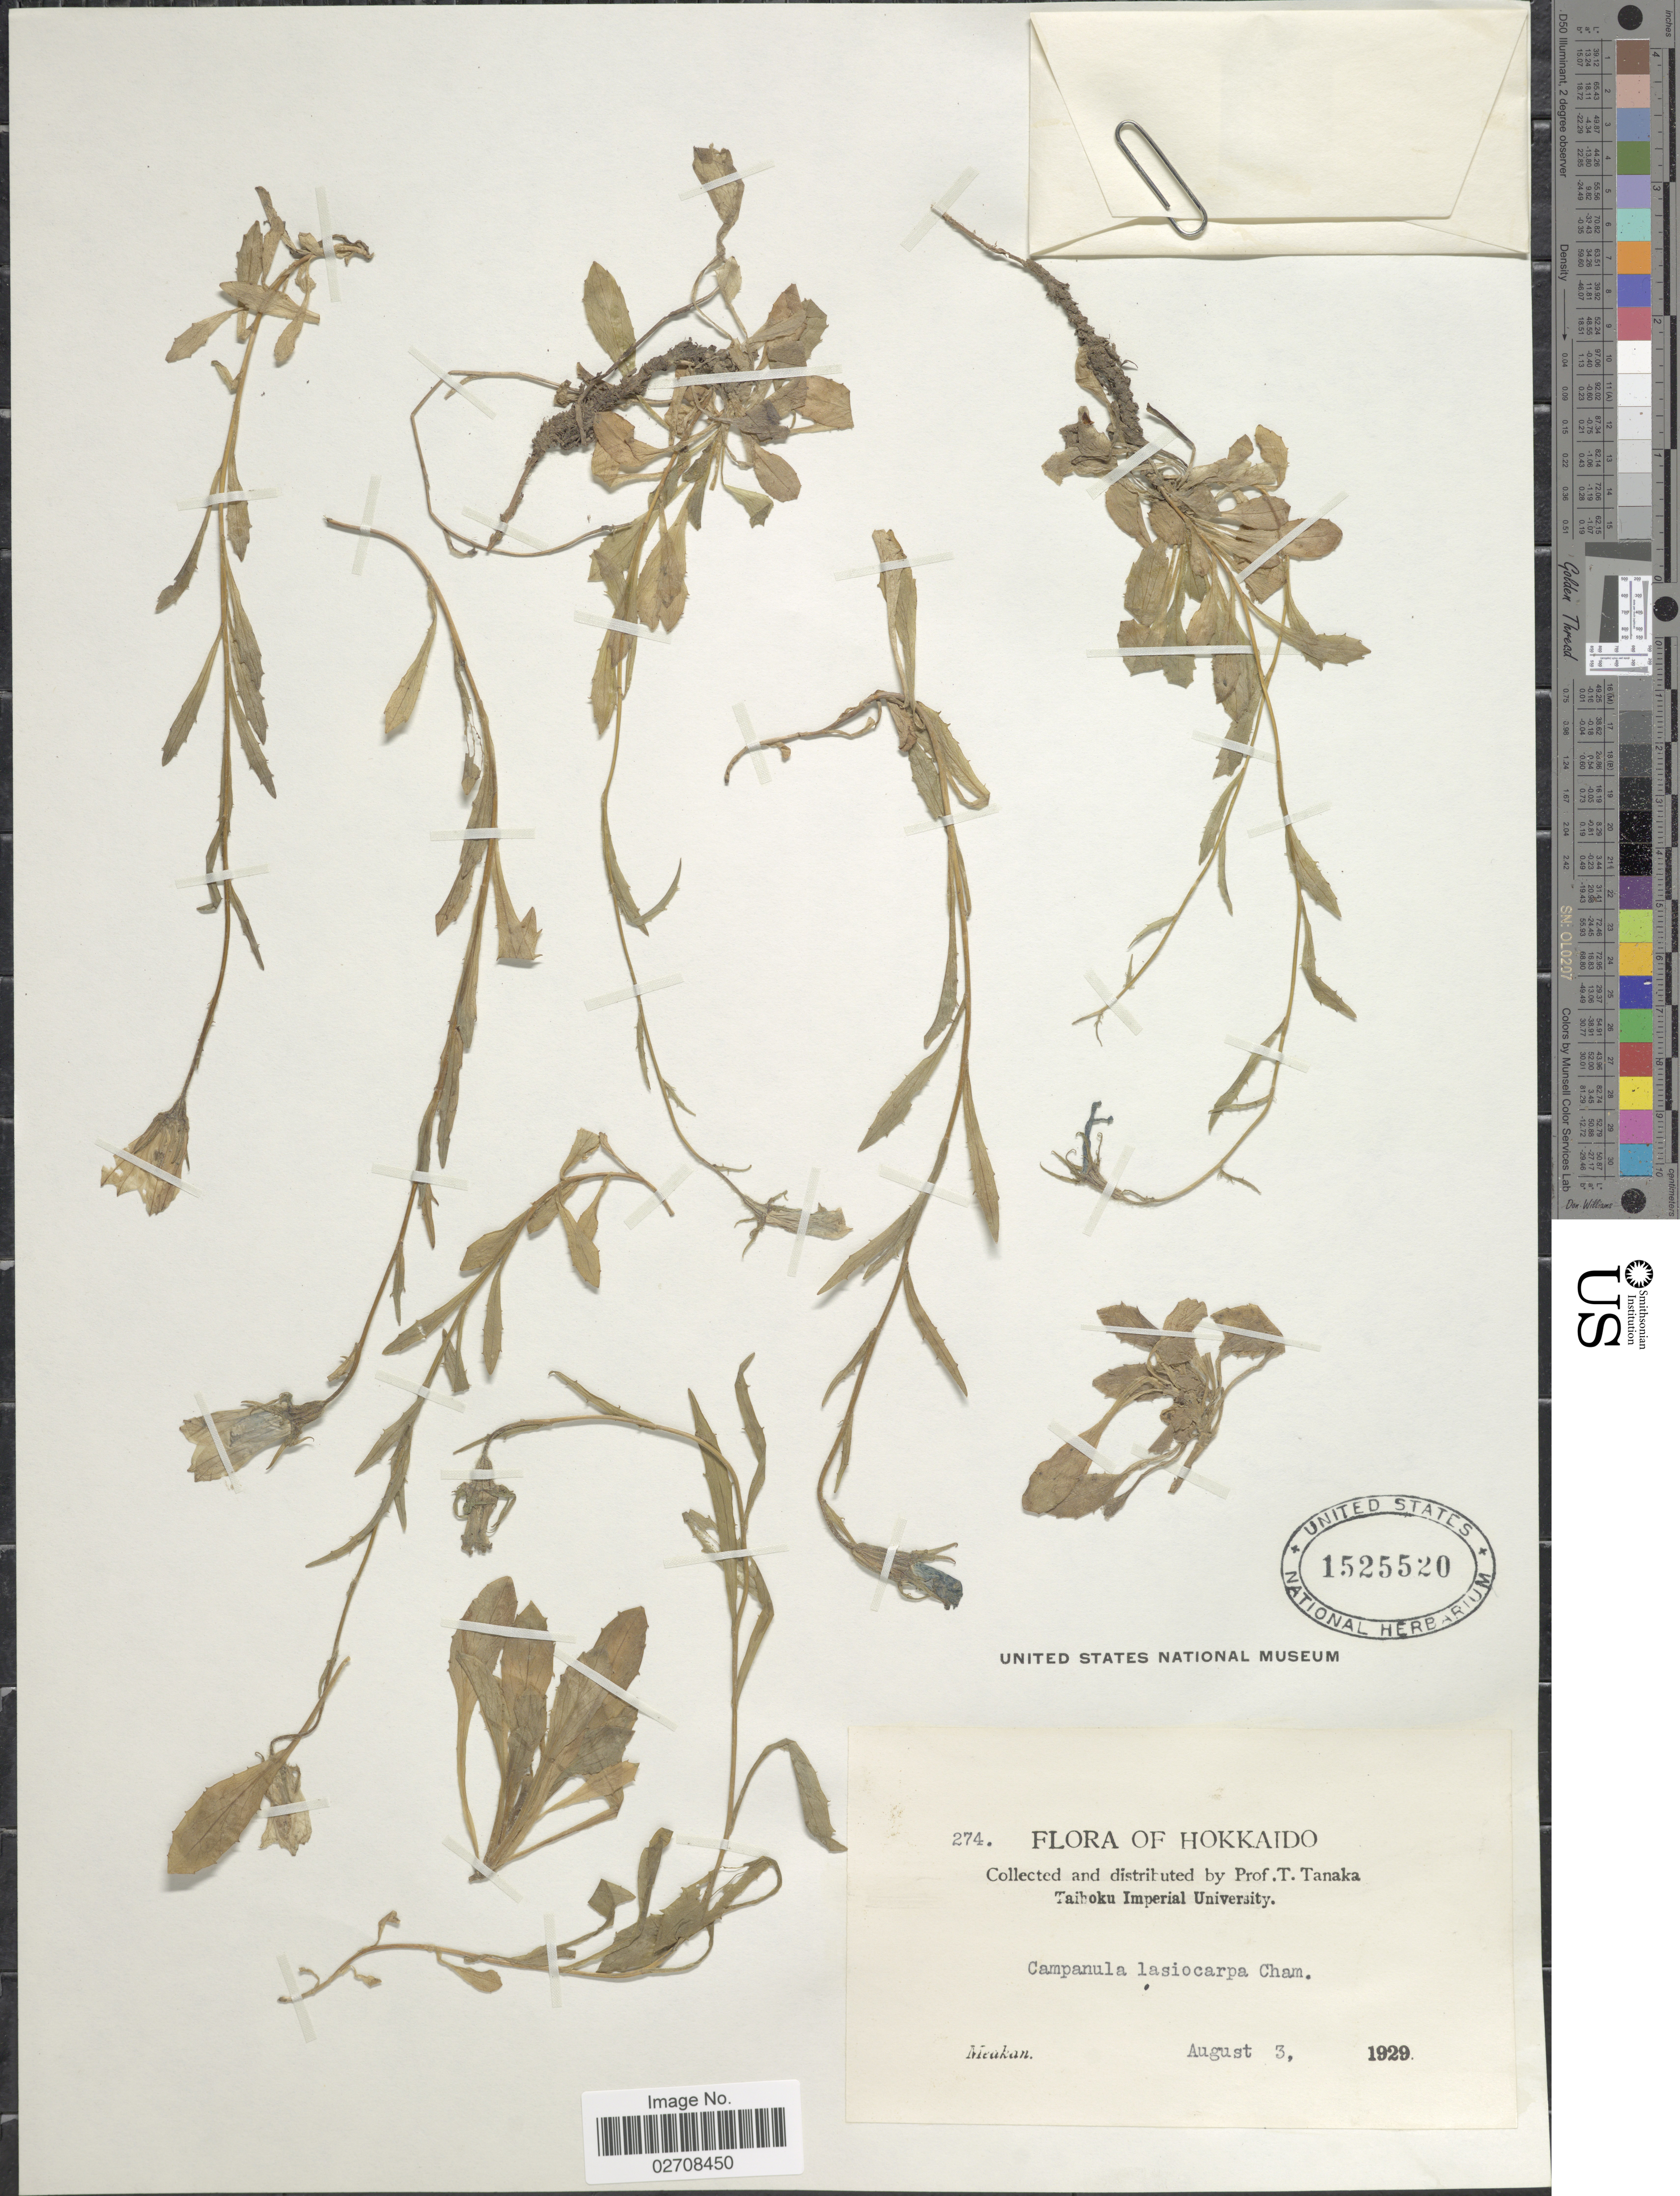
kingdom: Plantae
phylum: Tracheophyta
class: Magnoliopsida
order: Asterales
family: Campanulaceae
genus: Campanula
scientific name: Campanula lasiocarpa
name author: Cham.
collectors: T. Tanaka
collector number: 274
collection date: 1929-08-03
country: Japan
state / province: Hokkaidō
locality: Meakan.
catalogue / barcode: US 1525520